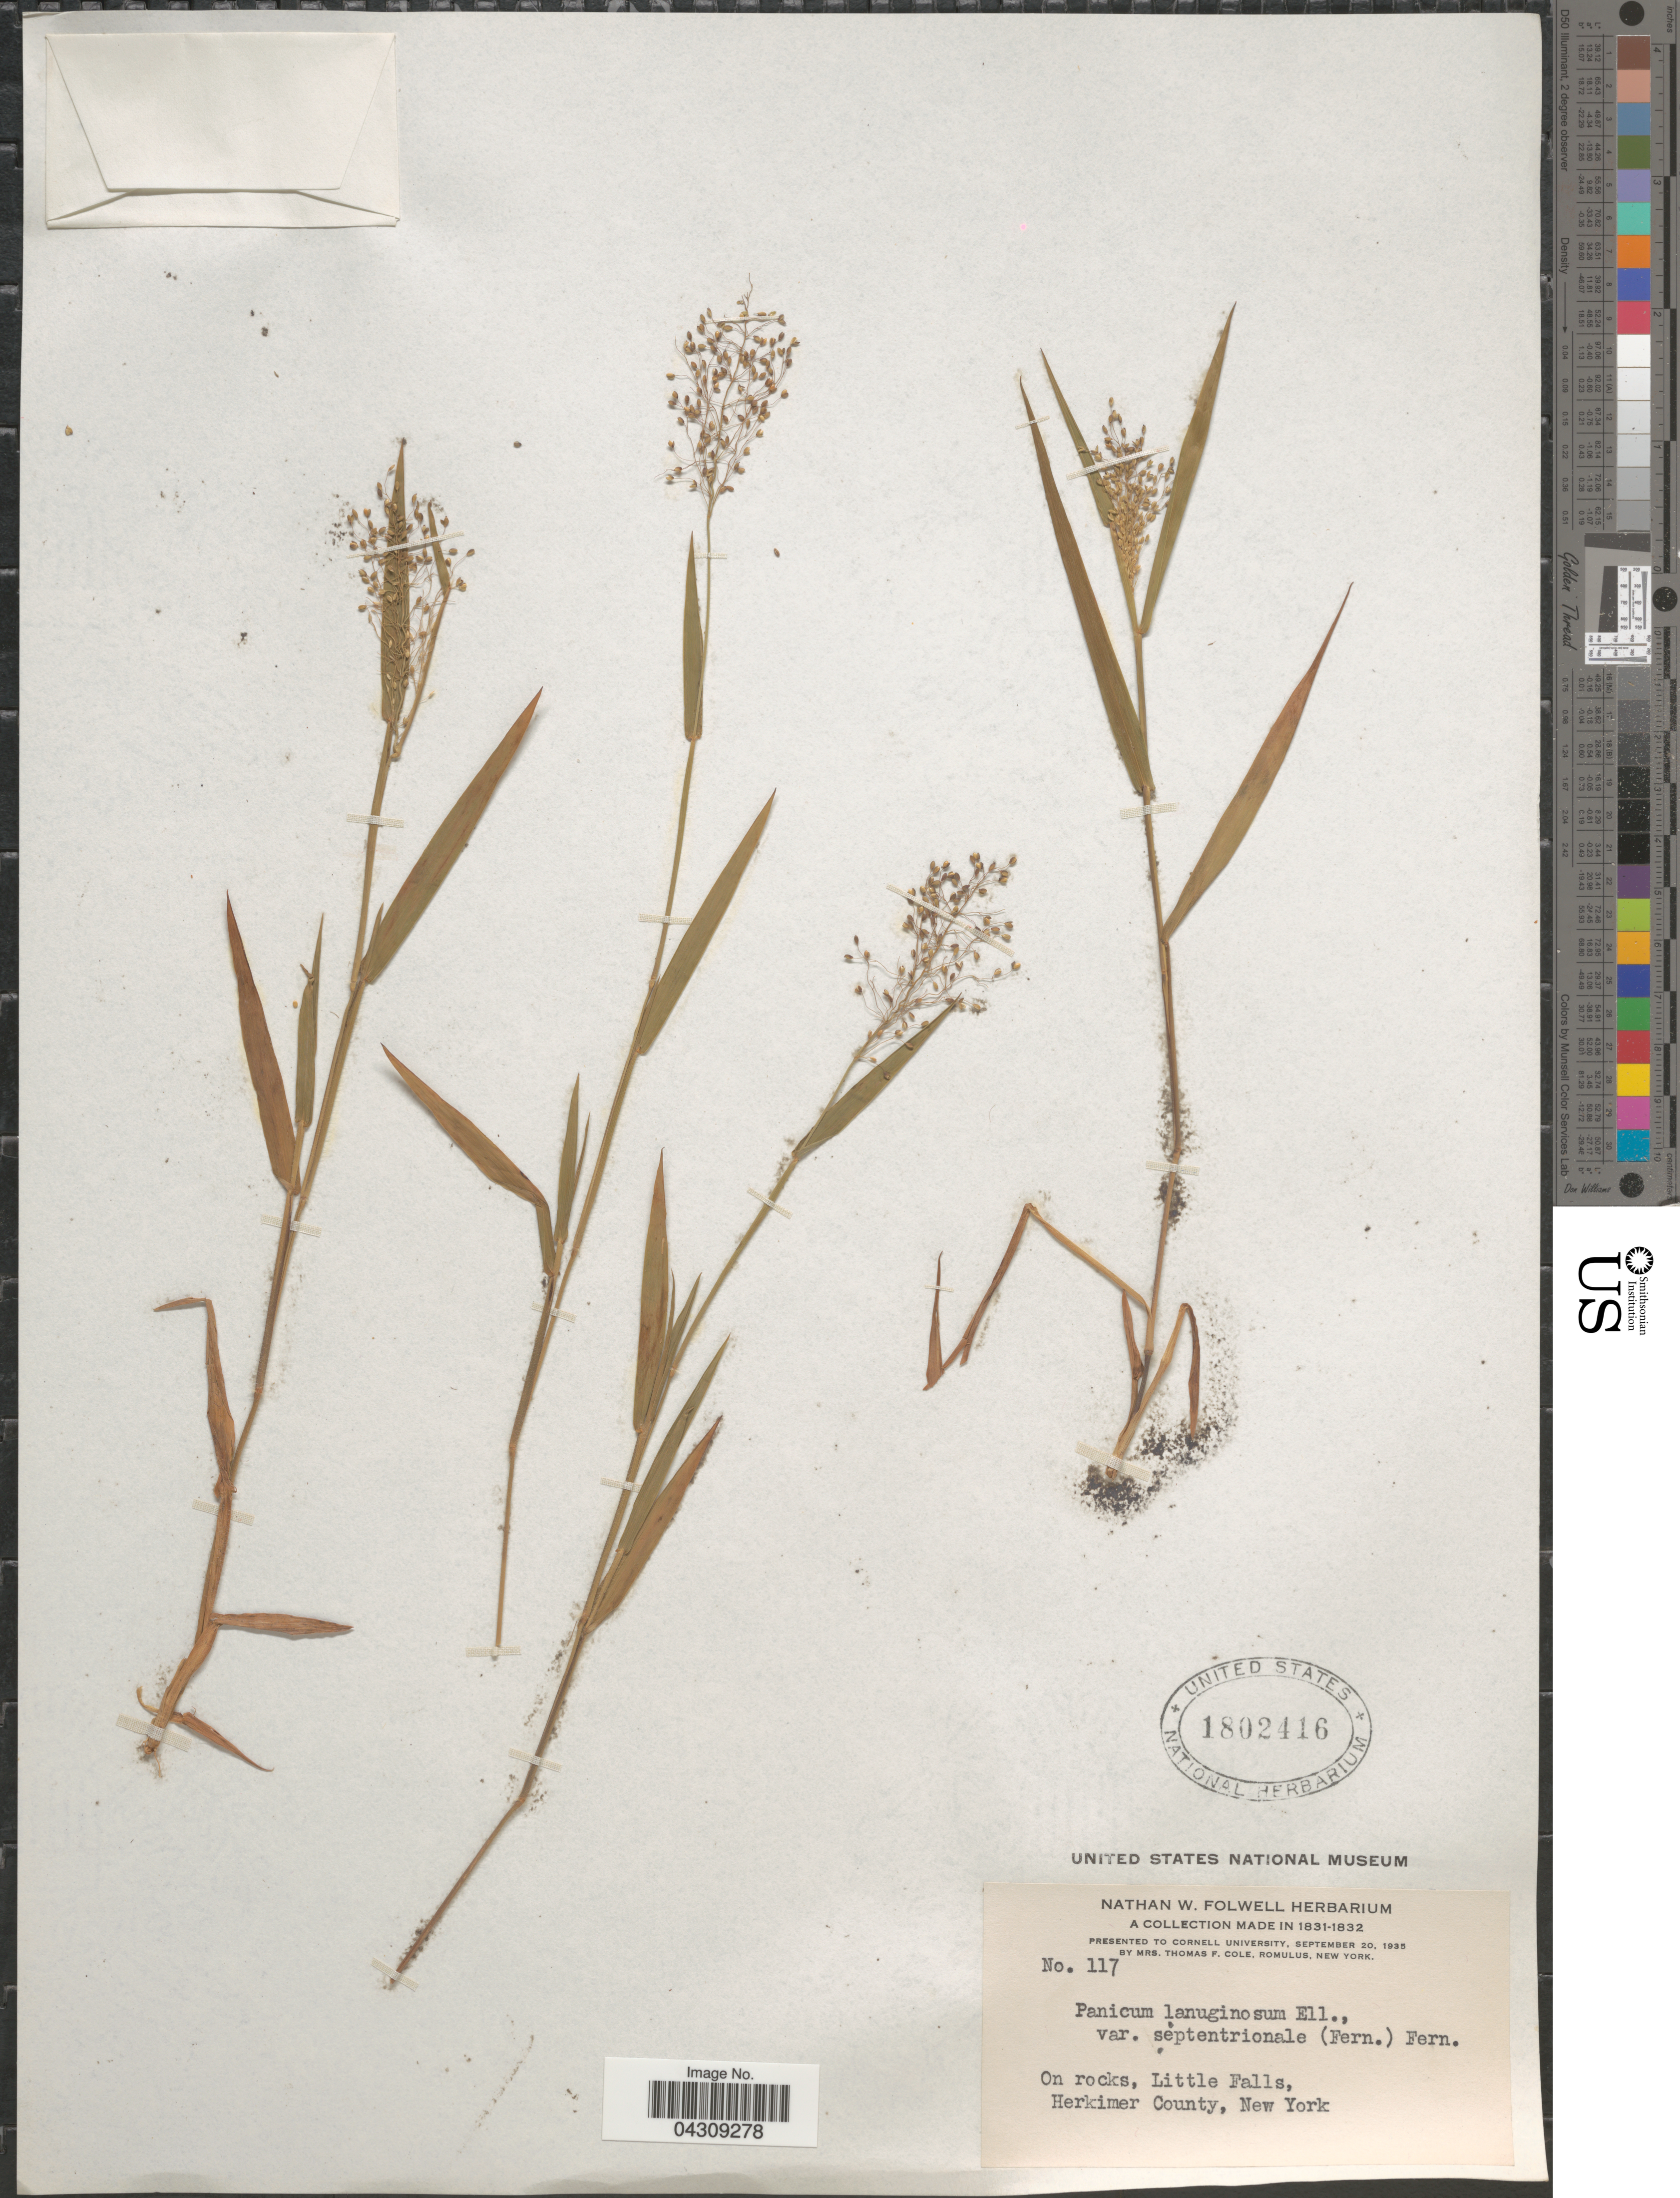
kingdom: Plantae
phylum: Tracheophyta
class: Liliopsida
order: Poales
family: Poaceae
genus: Dichanthelium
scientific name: Dichanthelium acuminatum var. acuminatum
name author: (Sw.) Gould & C.A. Clark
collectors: T. Cole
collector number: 117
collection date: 1831/1832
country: United States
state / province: New York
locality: On rocks, Little Falls, Herkimer County.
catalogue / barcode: US 1802416